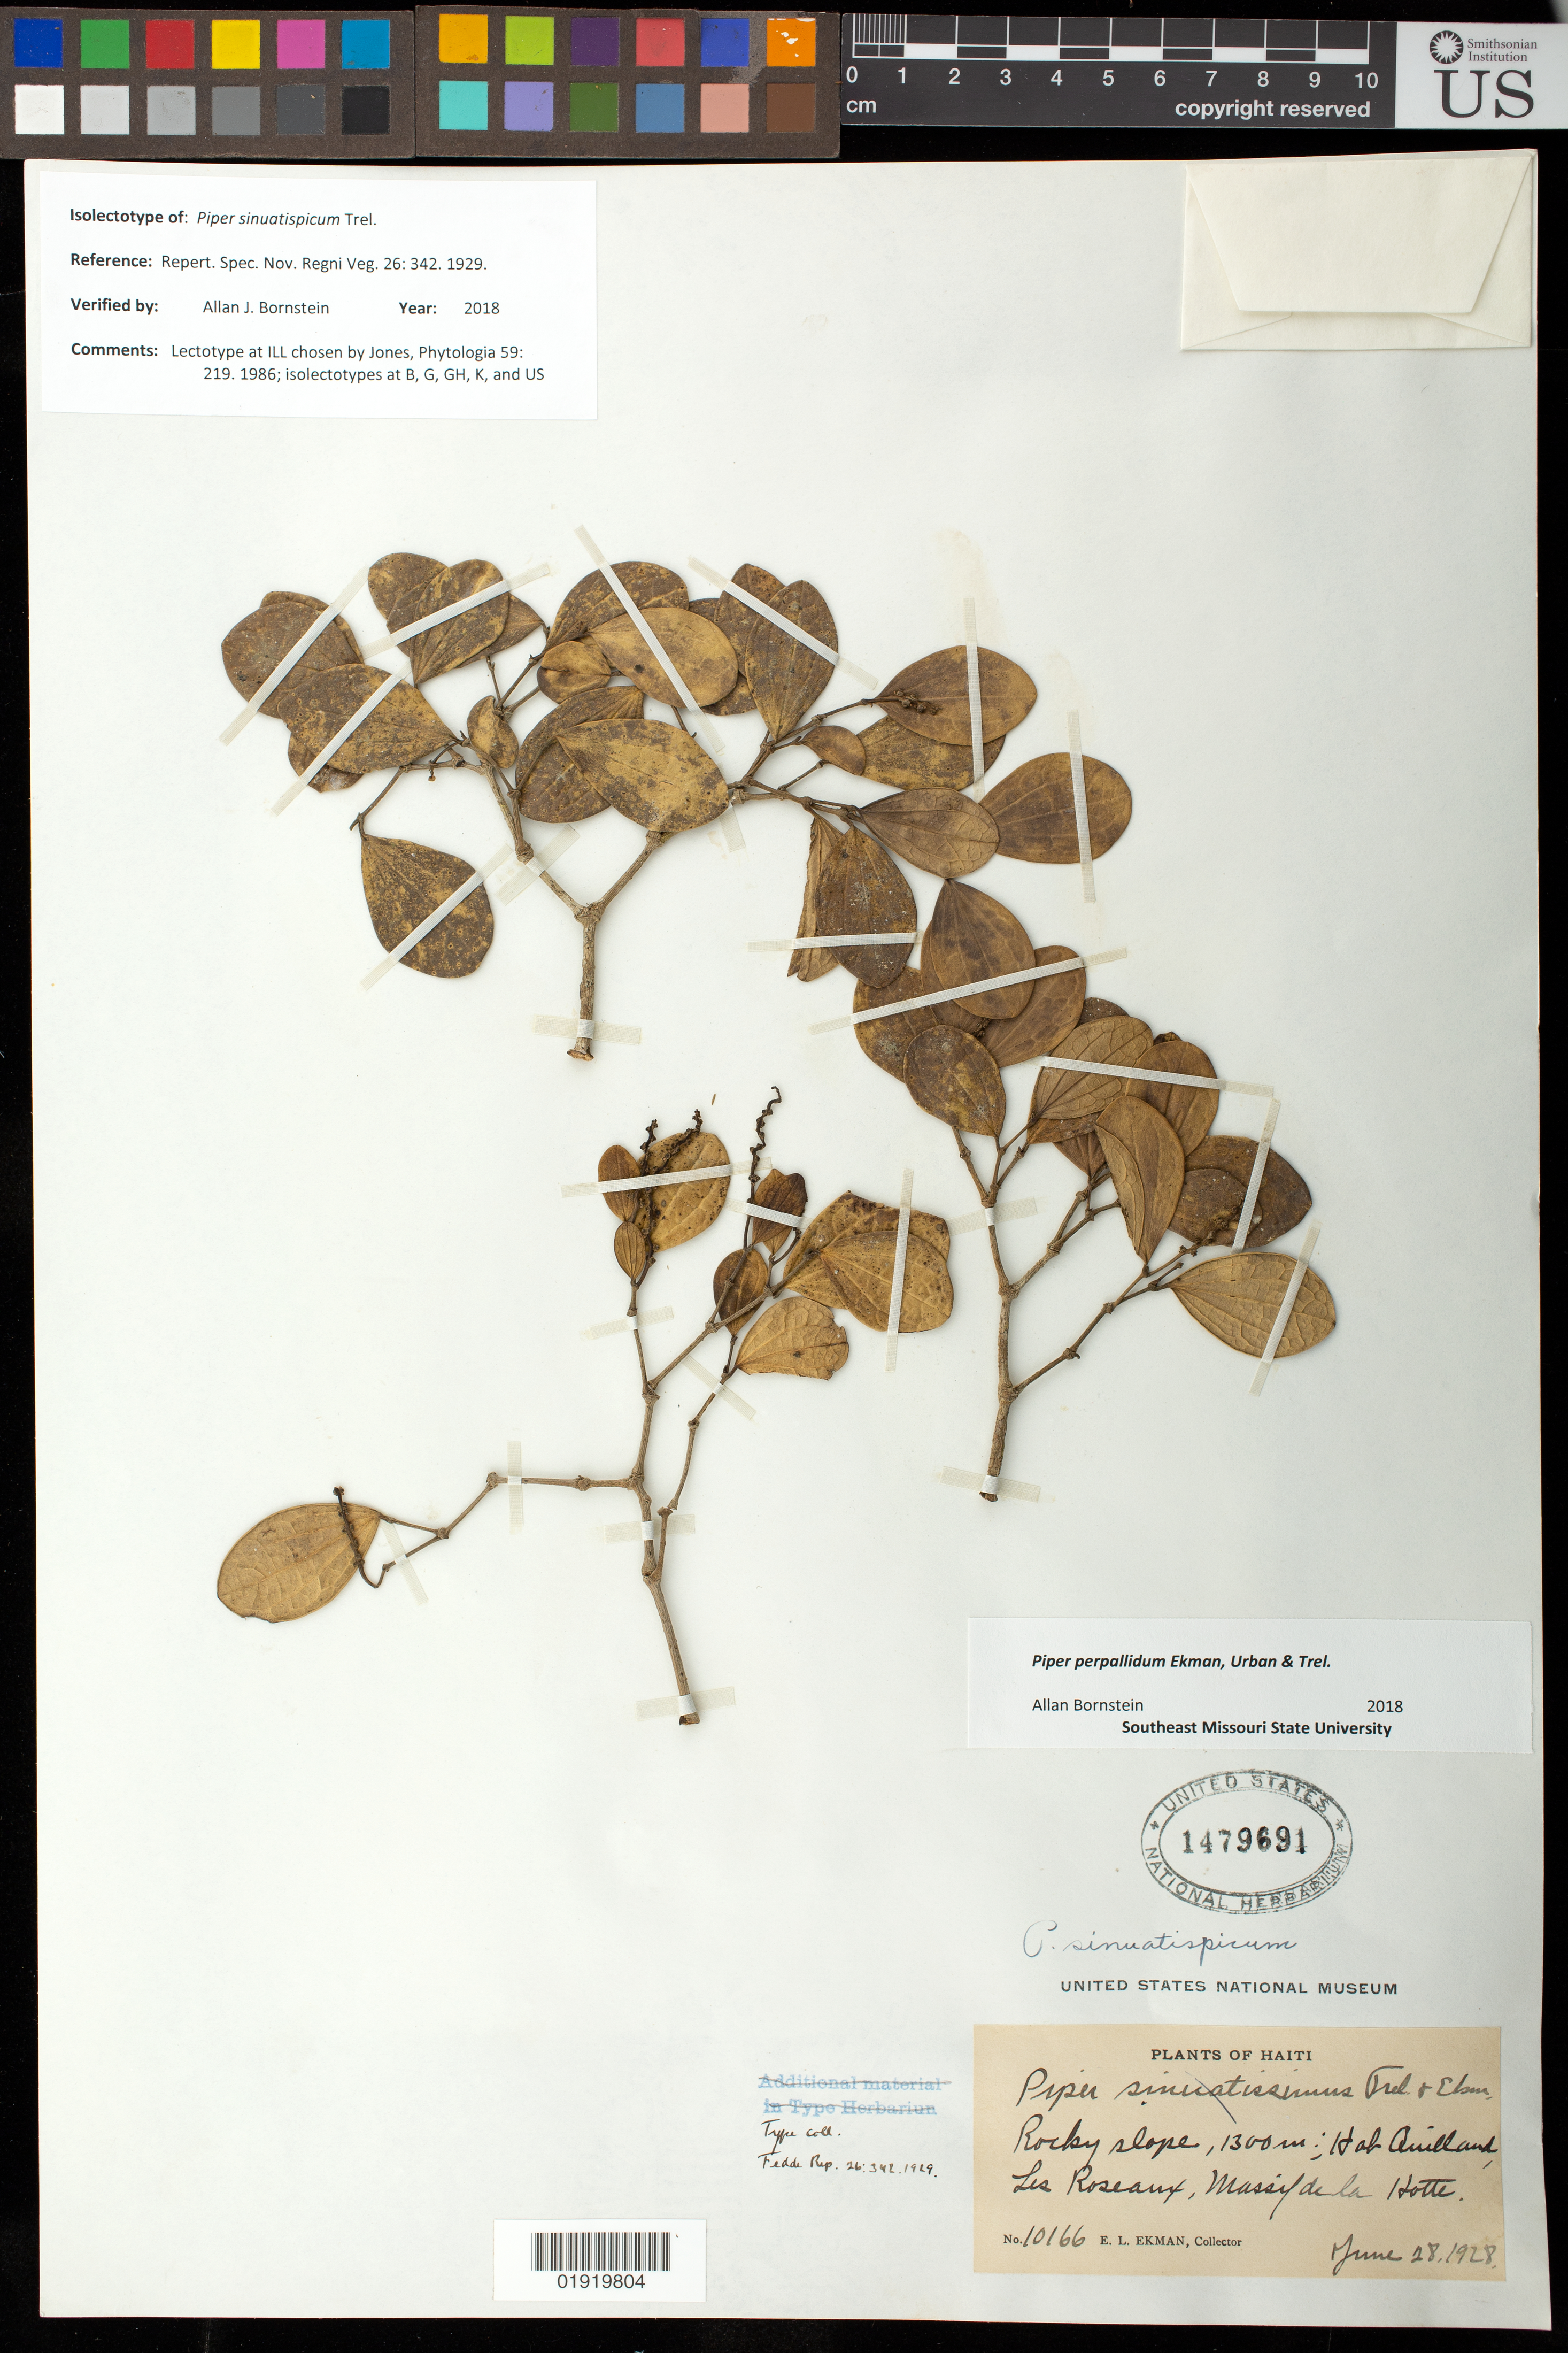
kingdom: Plantae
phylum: Tracheophyta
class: Magnoliopsida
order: Piperales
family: Piperaceae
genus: Piper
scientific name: Piper sinuatispicum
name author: Trel.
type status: Isolectotype; Type Collection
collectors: E. L. Ekman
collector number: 10166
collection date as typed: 28 Jun 1928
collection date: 1928-06-28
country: Haiti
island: Hispaniola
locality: Massif de la Hotte, western group, Les Roseaux, near Hab. Quillaud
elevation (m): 1300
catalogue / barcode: US 1479691